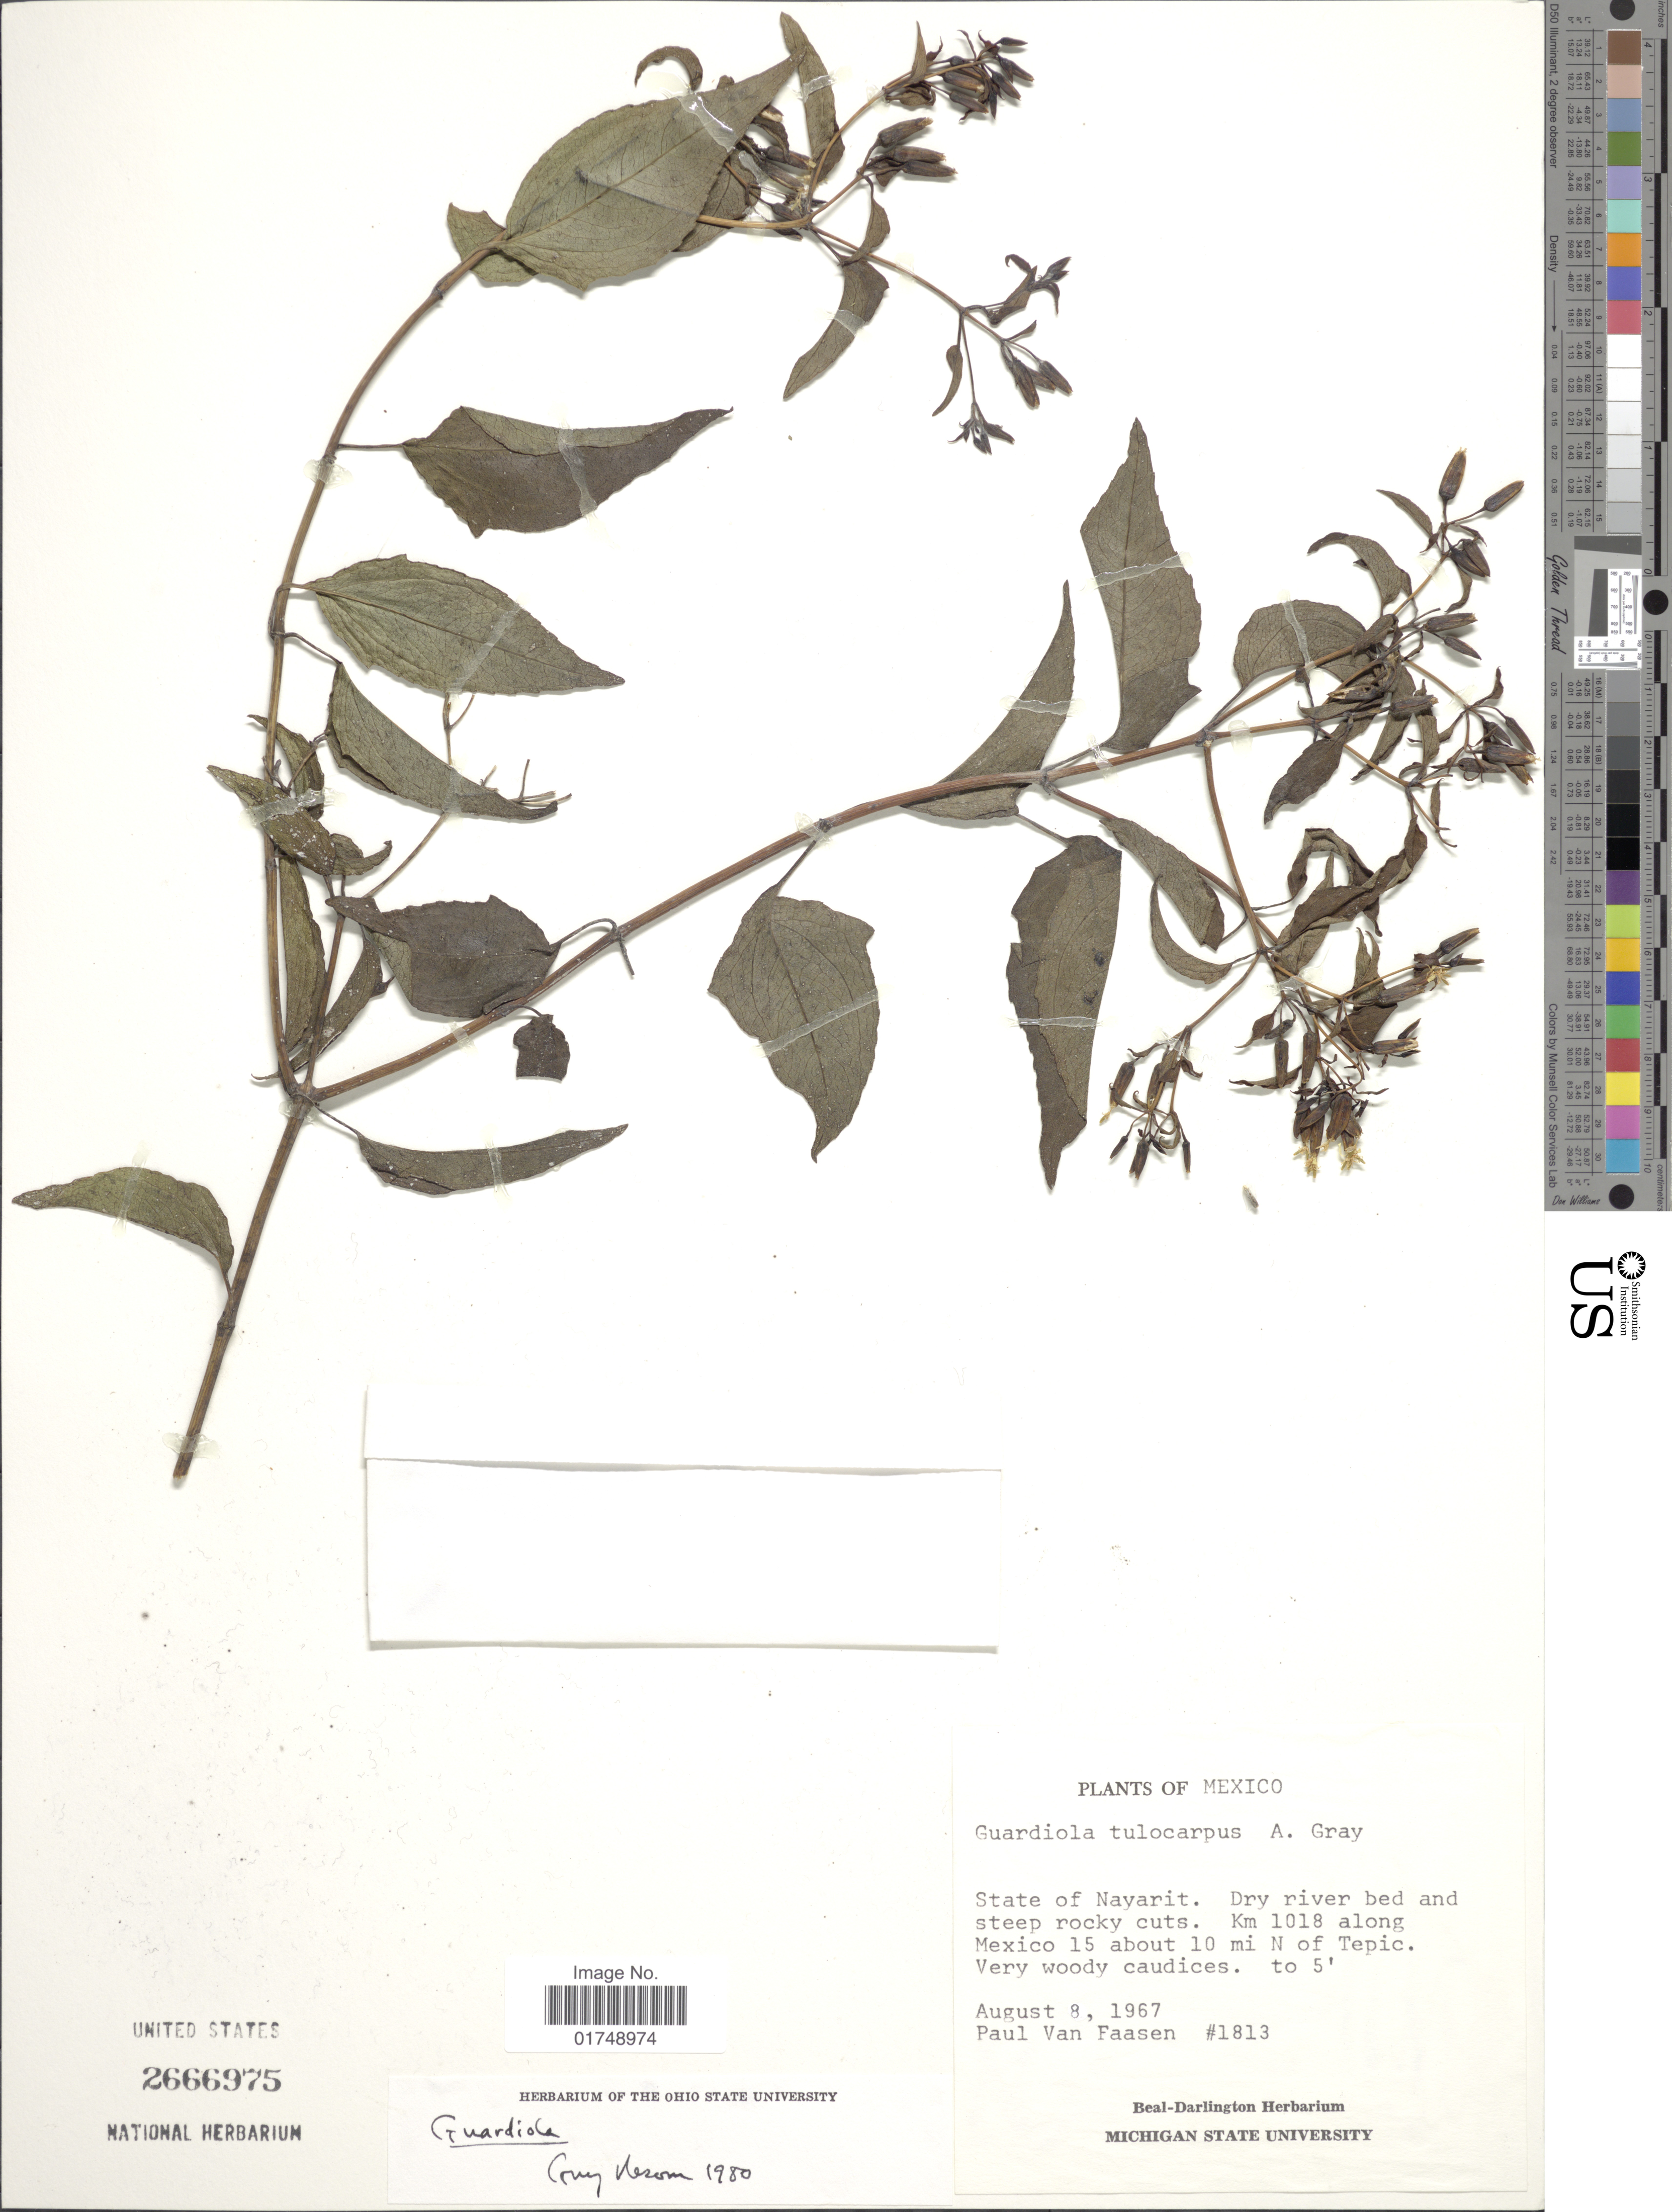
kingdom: Plantae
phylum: Tracheophyta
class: Magnoliopsida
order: Asterales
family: Asteraceae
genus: Guardiola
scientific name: Guardiola sp.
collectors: P. Van Faasen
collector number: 1813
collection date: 1967-08-08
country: Mexico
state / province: Nayarit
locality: Km 1018 along Mexico 15 baout 10 mi N of Tepic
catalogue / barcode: US 2666975